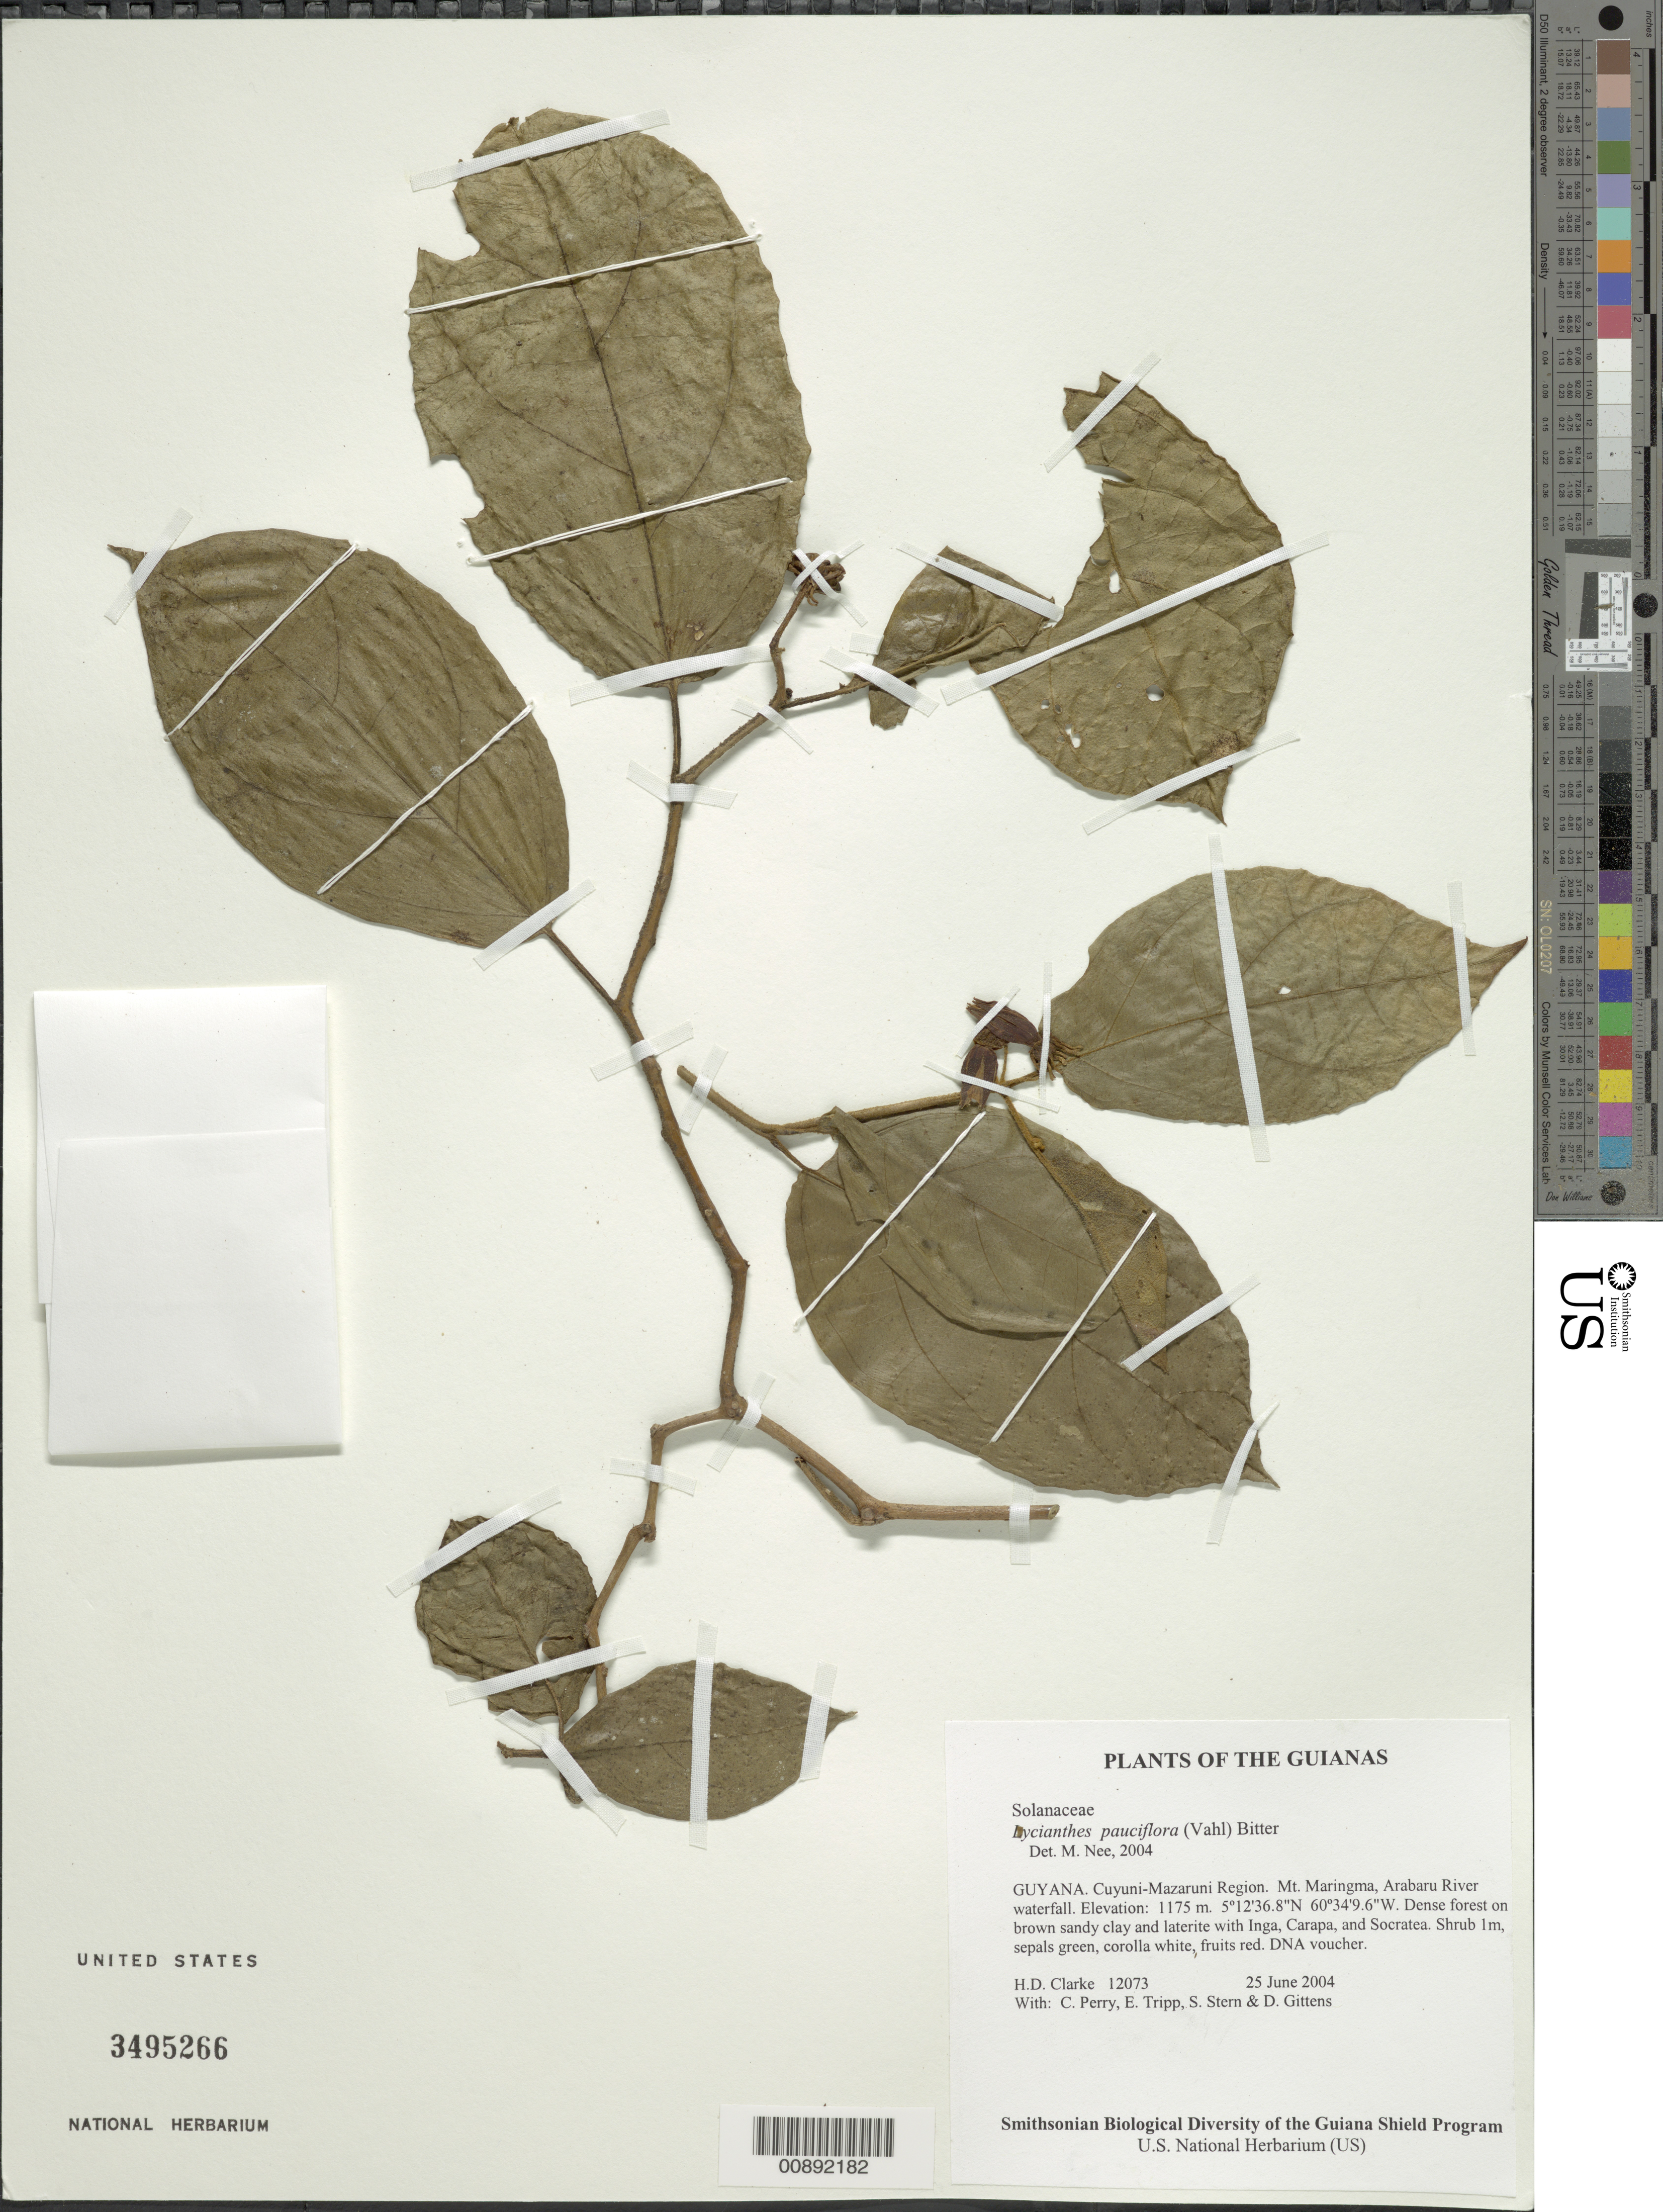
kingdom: Plantae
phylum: Tracheophyta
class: Magnoliopsida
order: Solanales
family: Solanaceae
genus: Lycianthes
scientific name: Lycianthes pauciflora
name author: (Vahl) Bitter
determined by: Nee, Michael H.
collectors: H. D. Clarke, C. Perry, E. Tripp, S. R. Stern & D. Gittens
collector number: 12073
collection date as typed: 25 June 2004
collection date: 2004-06-25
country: Guyana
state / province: Cuyuni-Mazaruni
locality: Mt. Maringma, Arabaru River waterfall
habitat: Dense forest on brown sandy clay and laterite with Inga, Carapa, and Socratea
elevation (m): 1175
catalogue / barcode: US 3495266